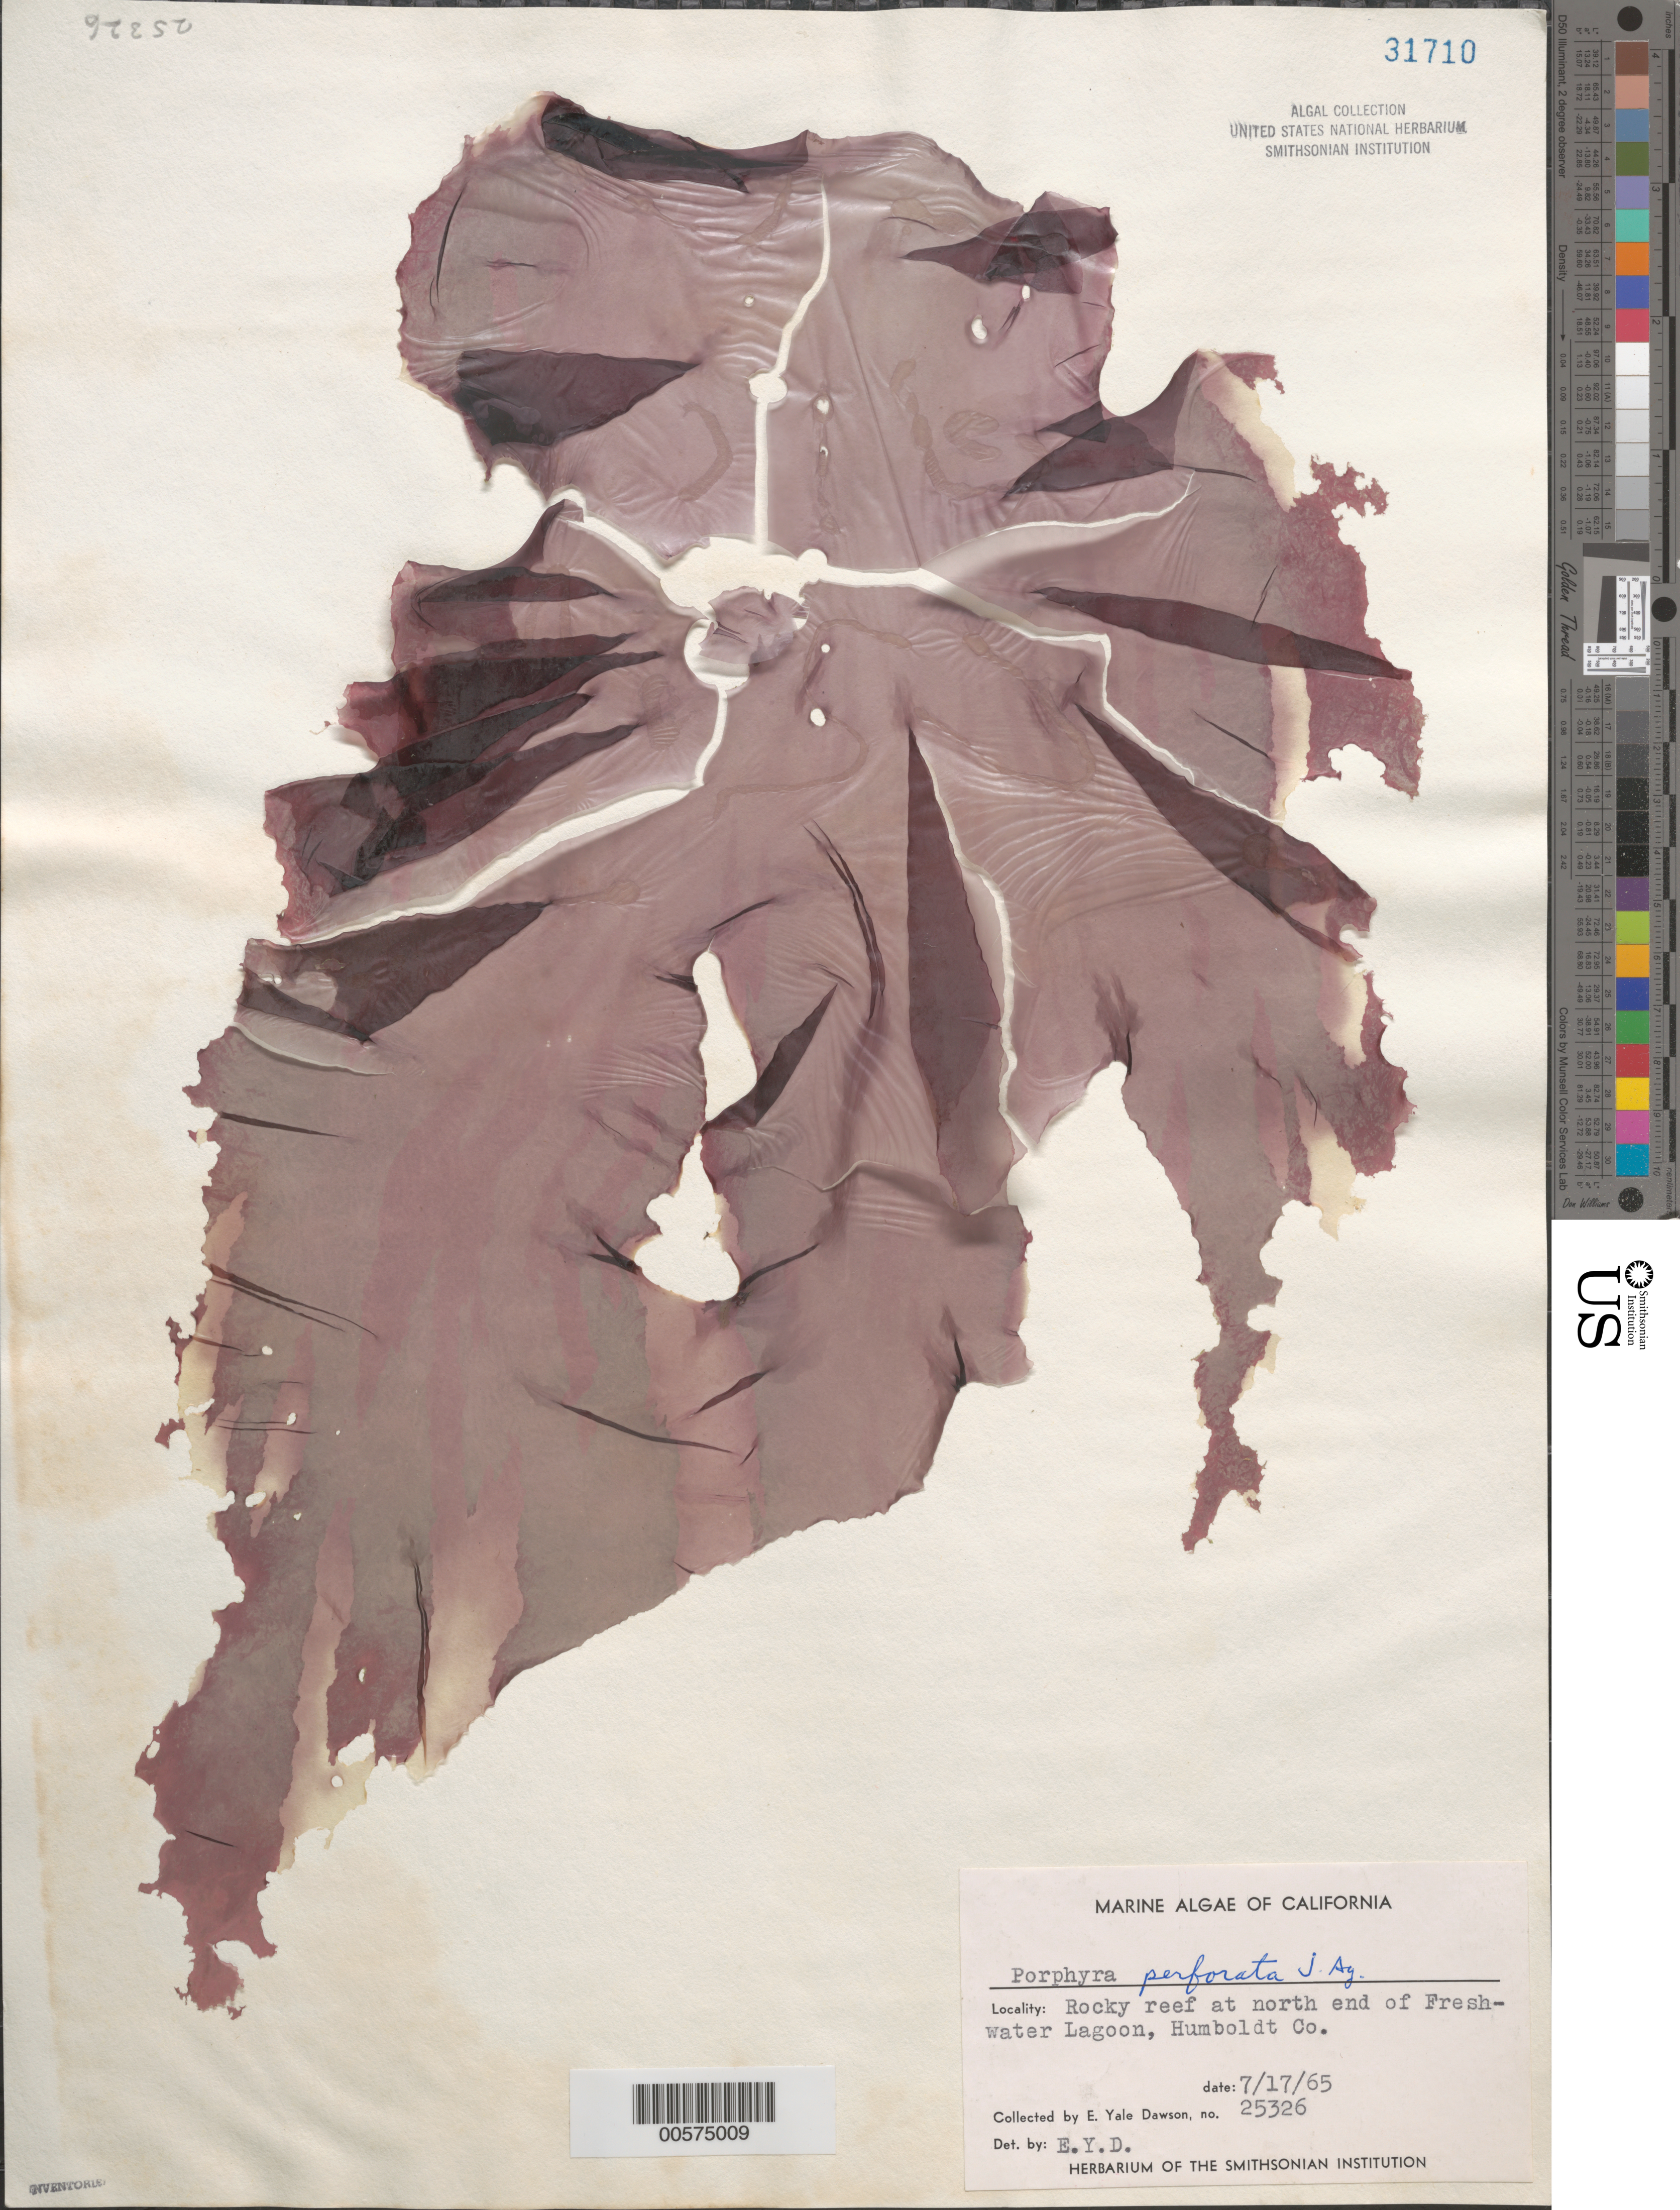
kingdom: Plantae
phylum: Rhodophyta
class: Bangiophyceae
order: Bangiales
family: Bangiaceae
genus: Pyropia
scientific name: Pyropia perforata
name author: (J. Agardh) S.C. Lindstrom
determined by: Algae name updating Project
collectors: E. Y. Dawson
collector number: EYD 25326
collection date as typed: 17 Jul 1965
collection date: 1965-07-17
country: United States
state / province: California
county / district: Humboldt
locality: Freshwater Lagoon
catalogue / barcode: US 31710